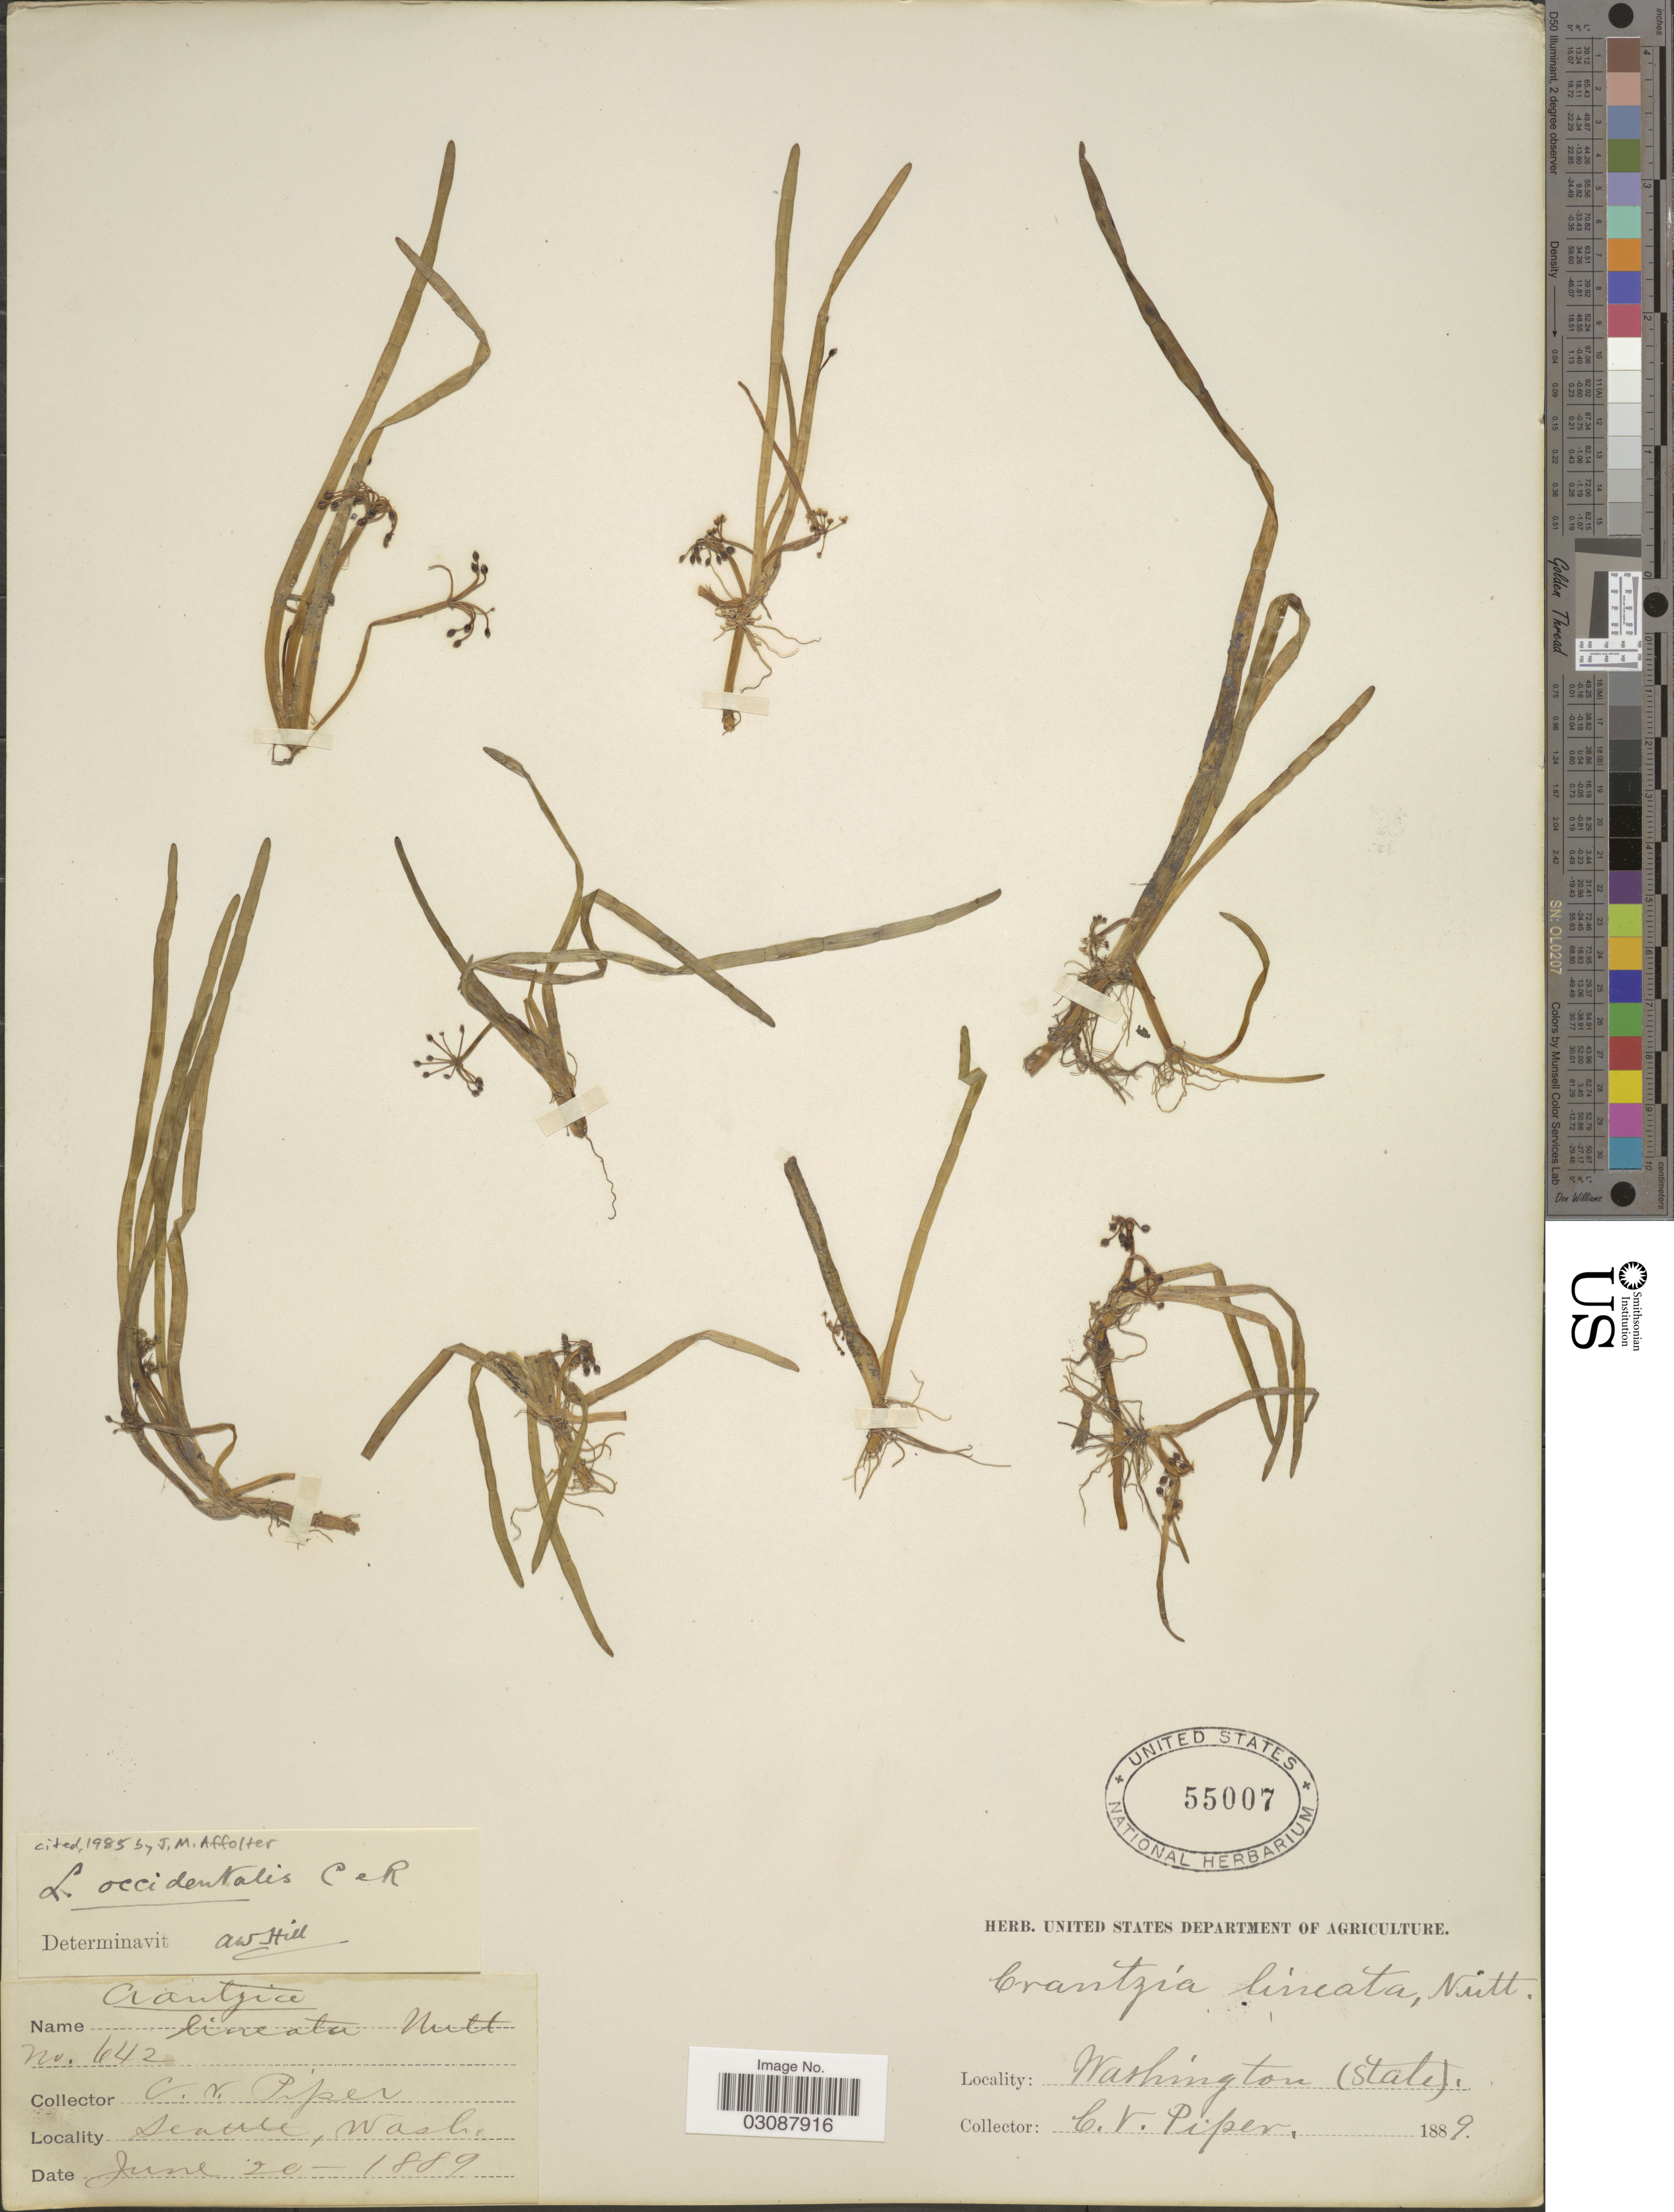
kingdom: Plantae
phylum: Tracheophyta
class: Magnoliopsida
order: Apiales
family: Apiaceae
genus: Lilaeopsis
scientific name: Lilaeopsis occidentalis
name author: J.M. Coult. & Rose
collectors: C. V. Piper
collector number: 642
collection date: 1889-06-20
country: United States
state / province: Washington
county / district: King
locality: Seattle.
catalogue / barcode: US 55007